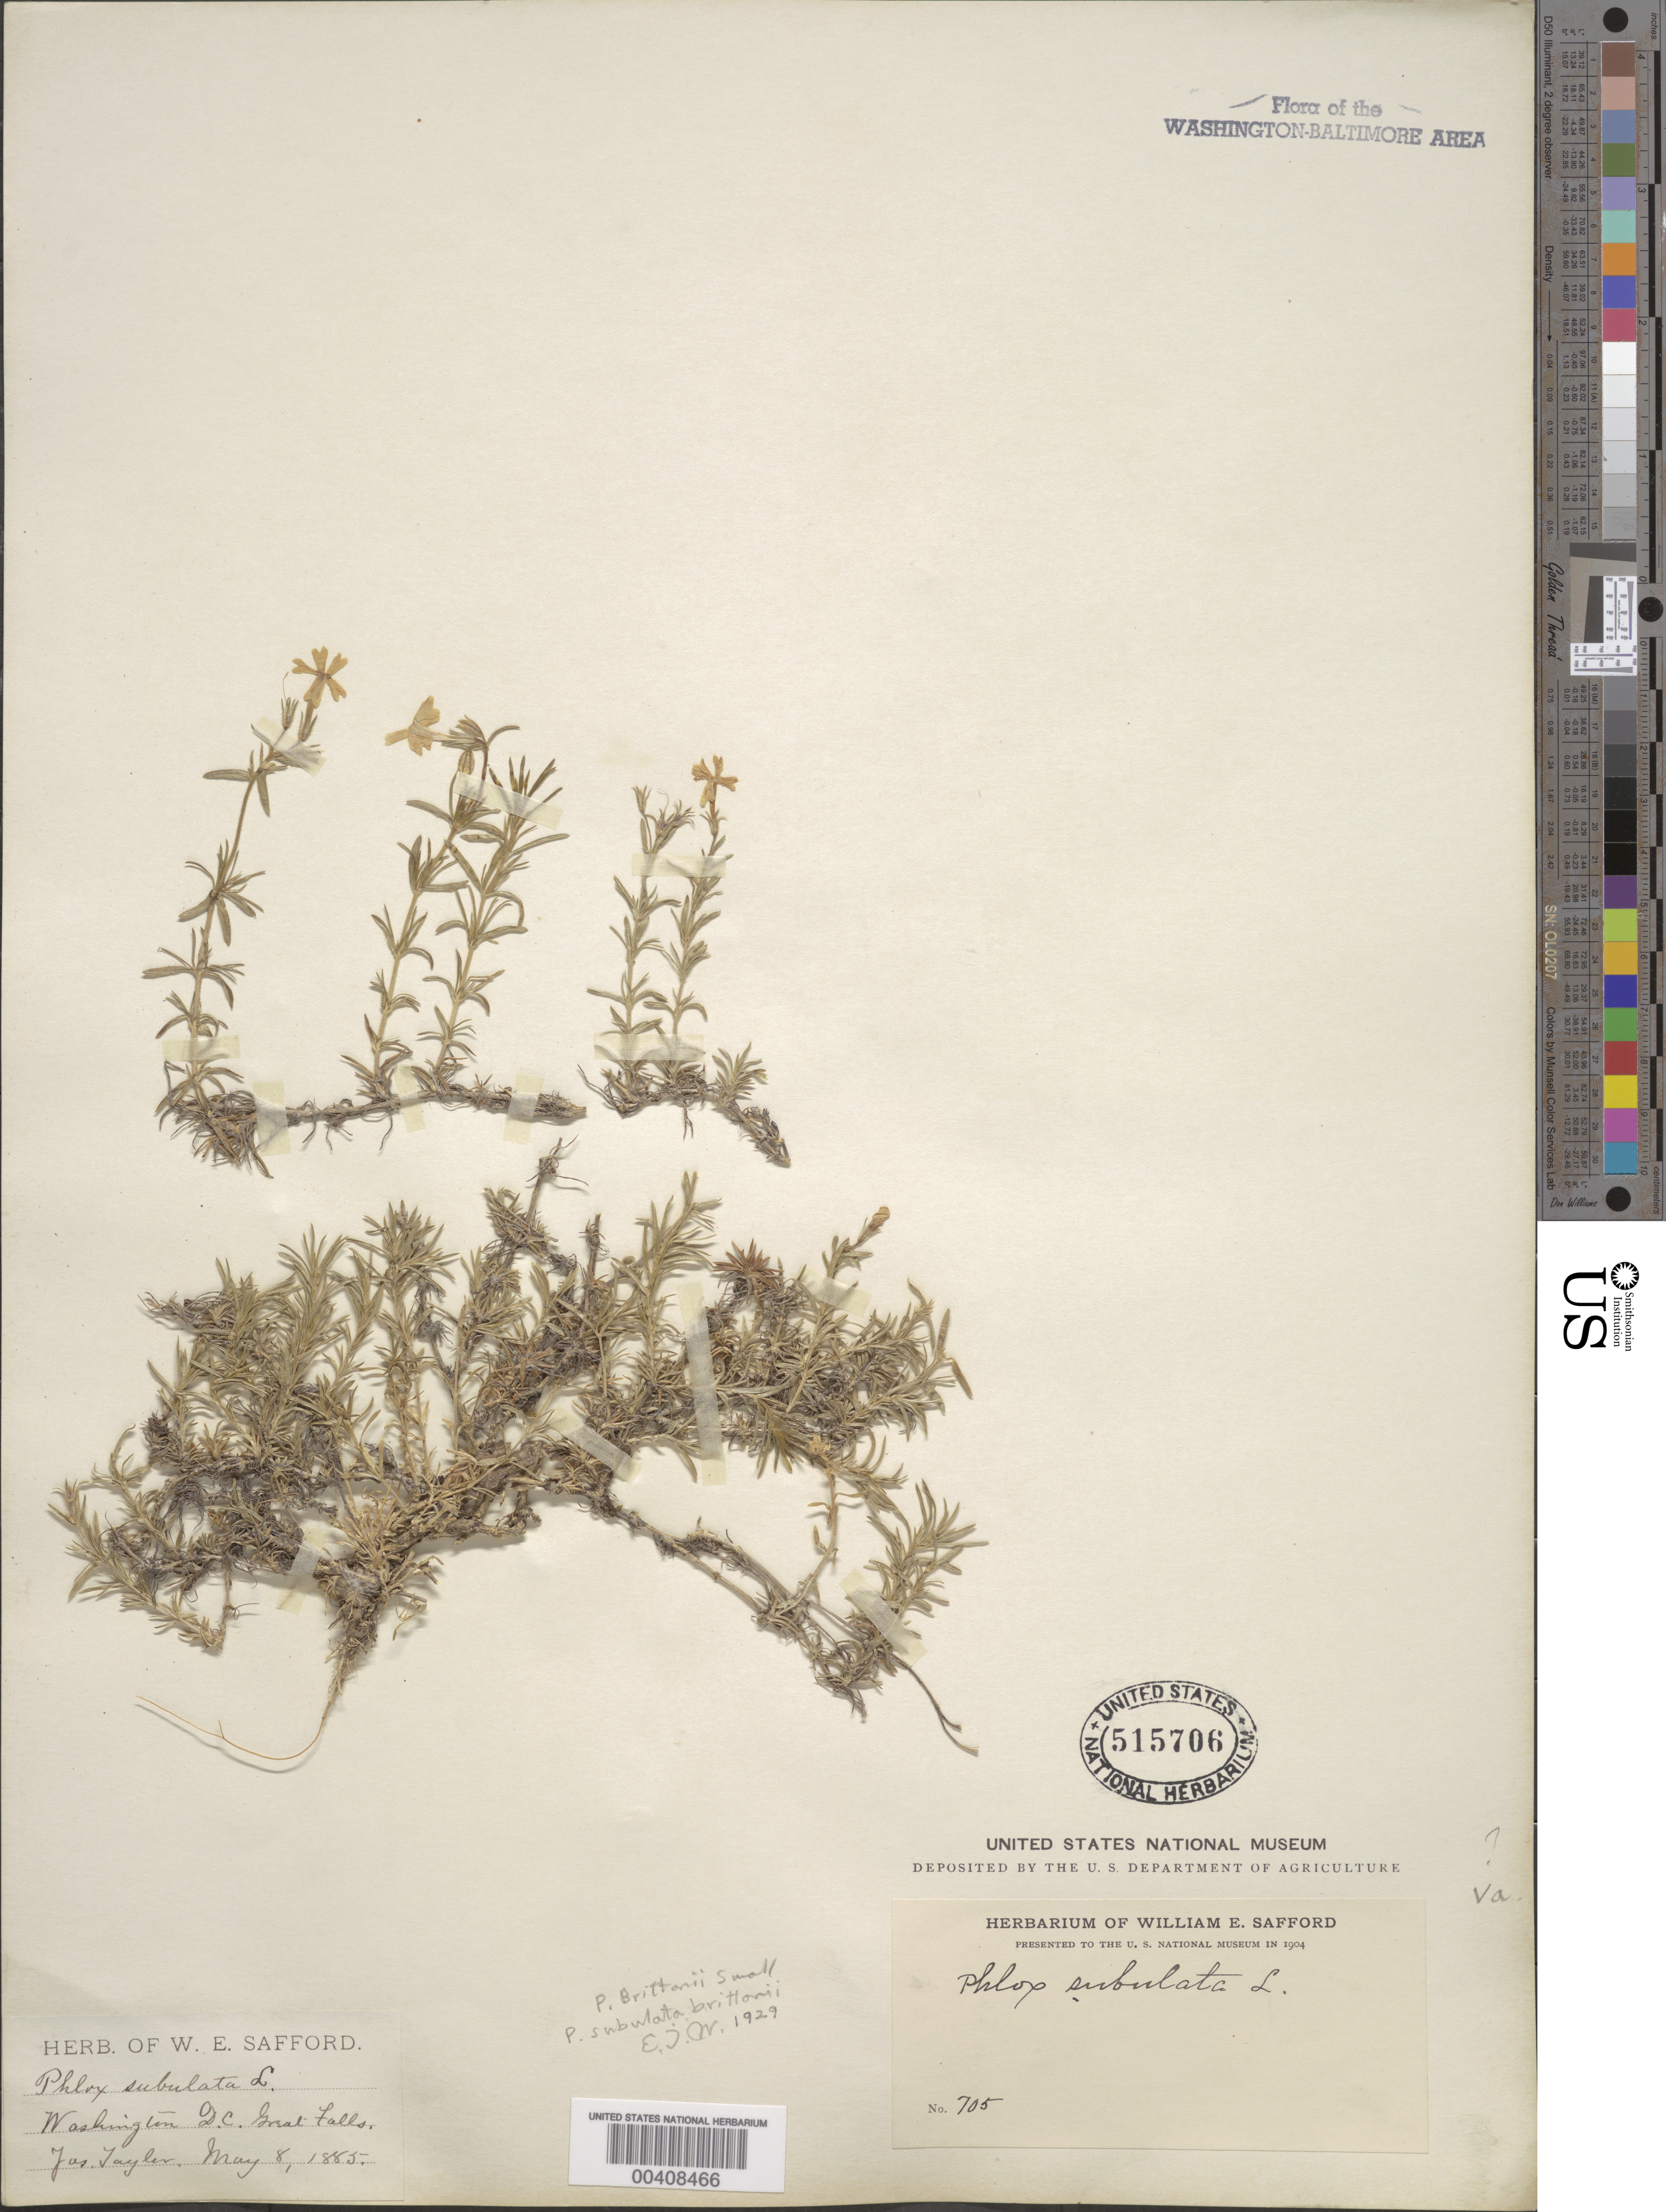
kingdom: Plantae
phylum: Tracheophyta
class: Magnoliopsida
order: Ericales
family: Polemoniaceae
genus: Phlox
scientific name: Phlox subulata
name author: L.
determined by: Wherry, E. T.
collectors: J. Taylor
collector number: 705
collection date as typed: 08 May 1885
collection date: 1885-05-08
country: United States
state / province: Virginia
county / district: Fairfax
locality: Great Falls C. and O. Canal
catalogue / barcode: US 515706